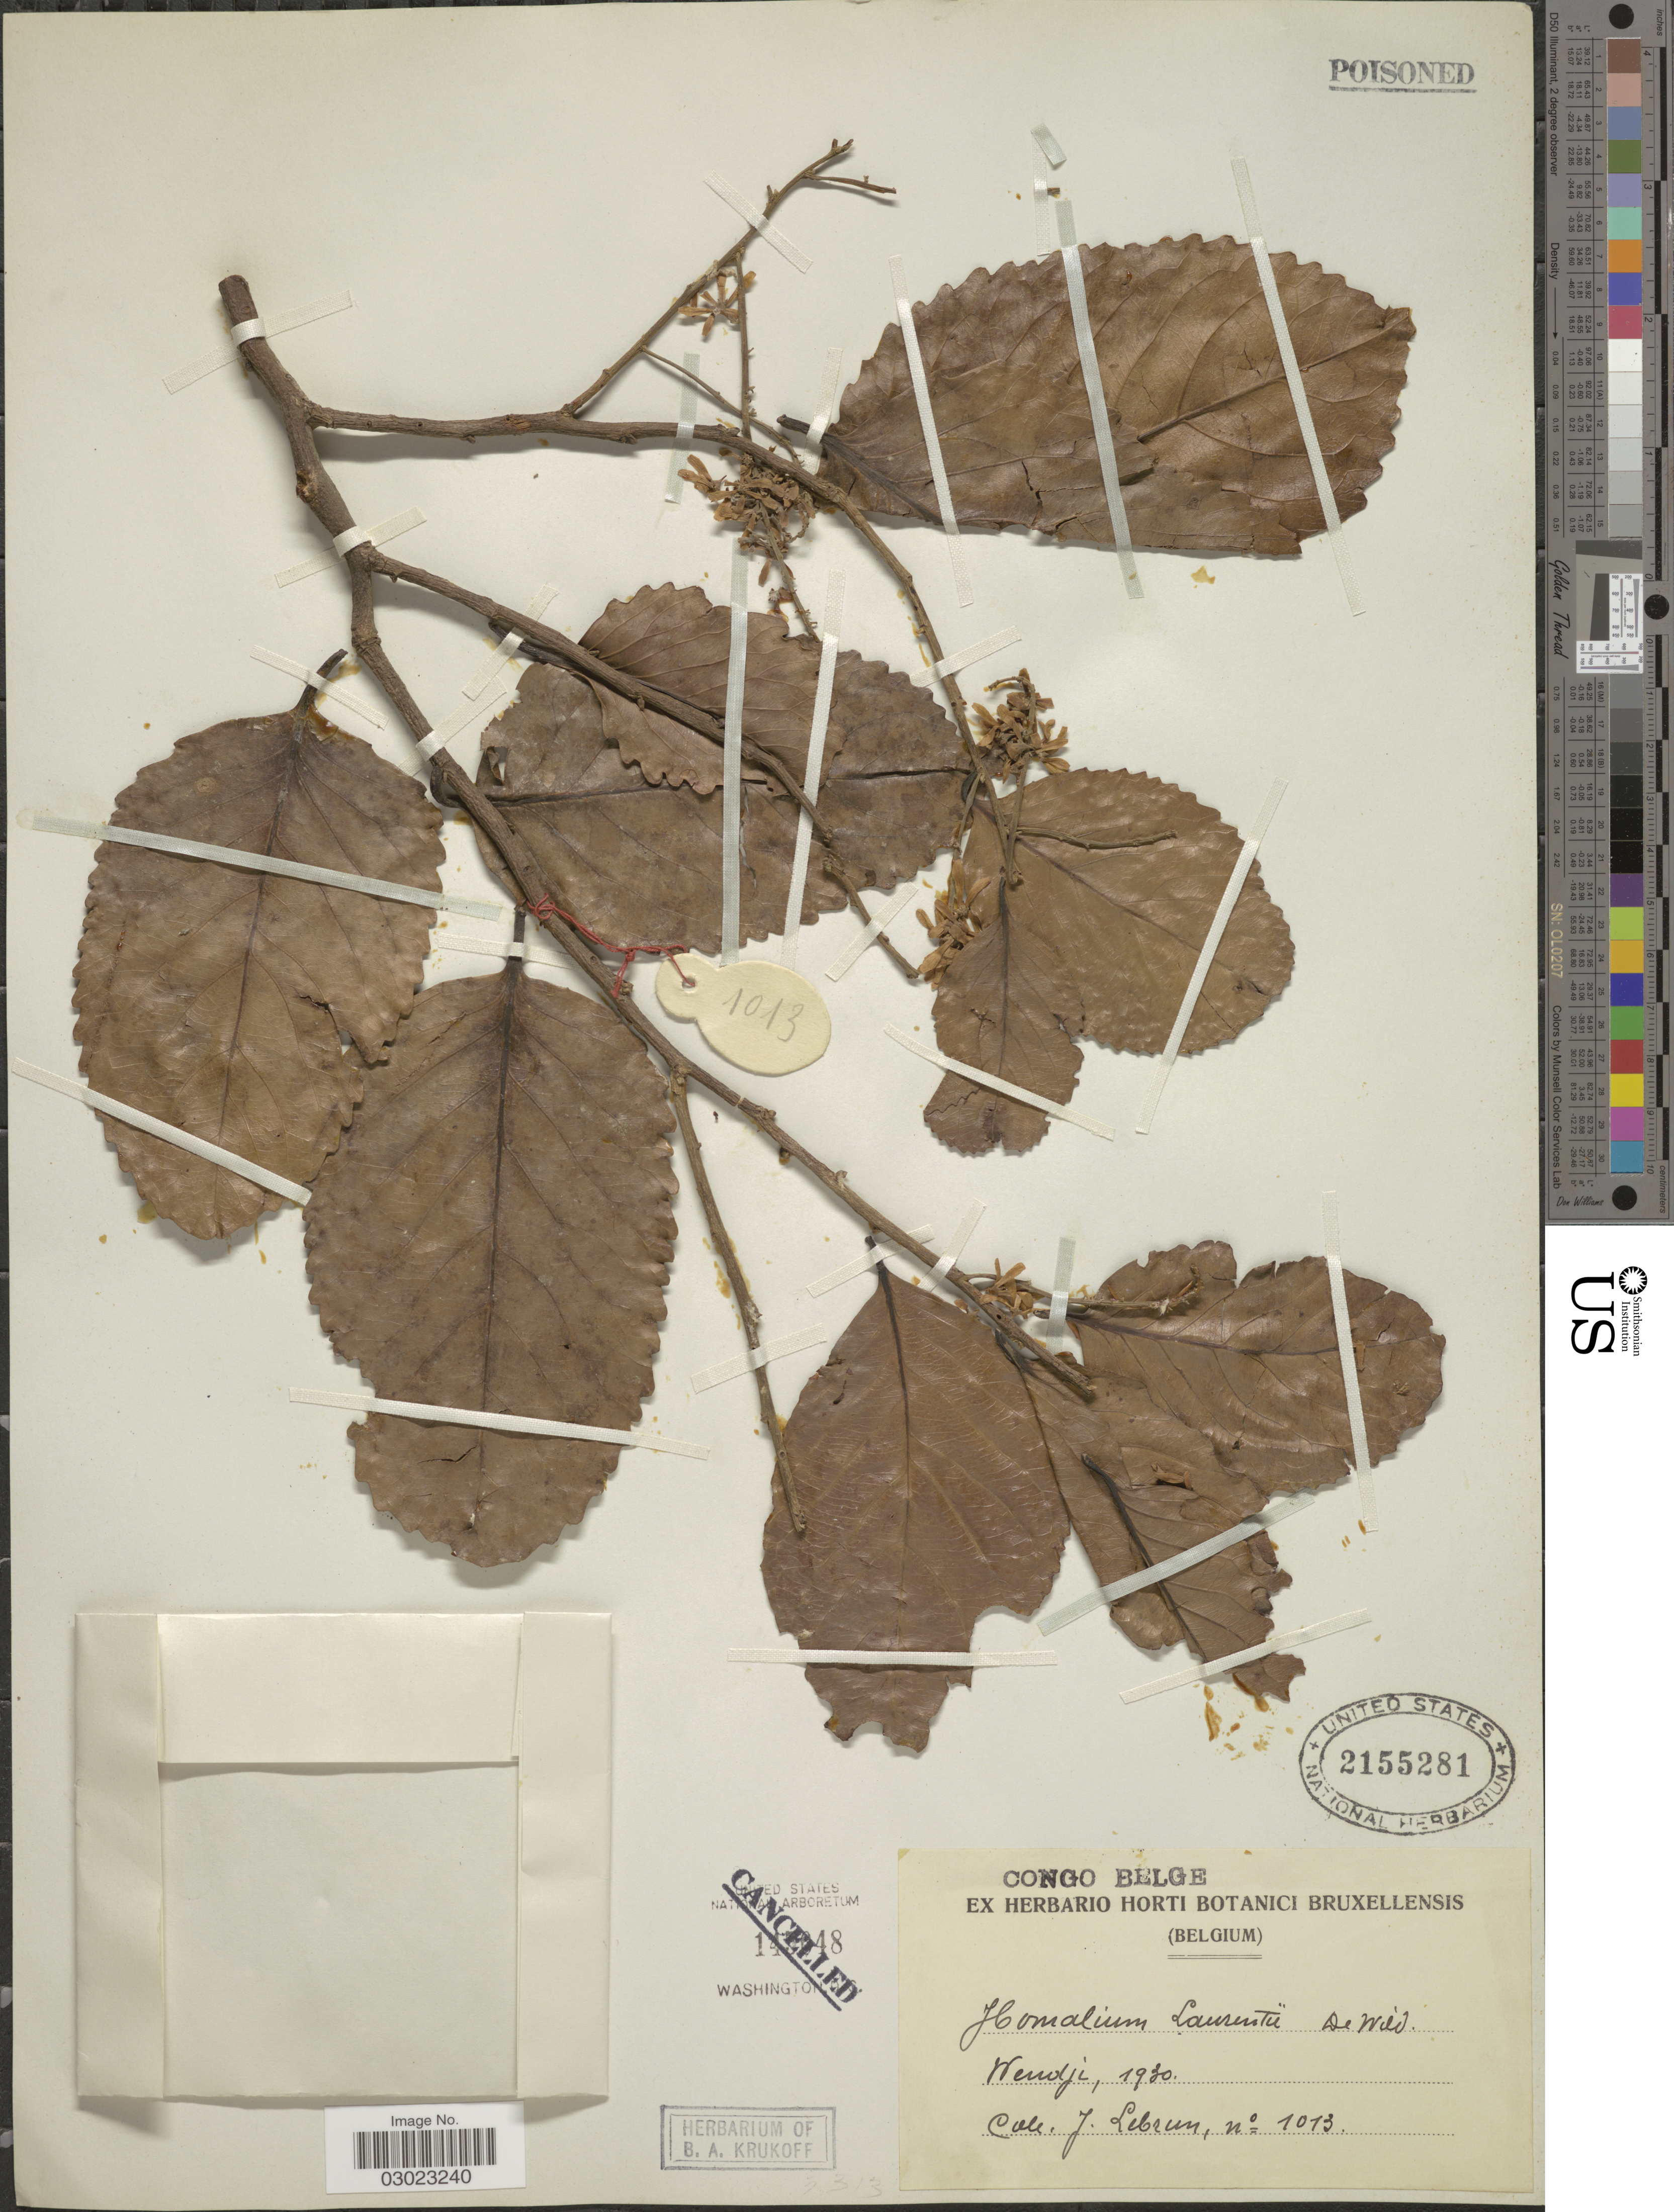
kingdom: Plantae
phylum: Tracheophyta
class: Magnoliopsida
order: Malpighiales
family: Salicaceae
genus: Homalium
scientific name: Homalium laurentii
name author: De Wild.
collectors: J. A. Lebrun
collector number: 1013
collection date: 1930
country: Congo, Democratic Republic of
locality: Wendji. Congo Belge.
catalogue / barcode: US 2155281